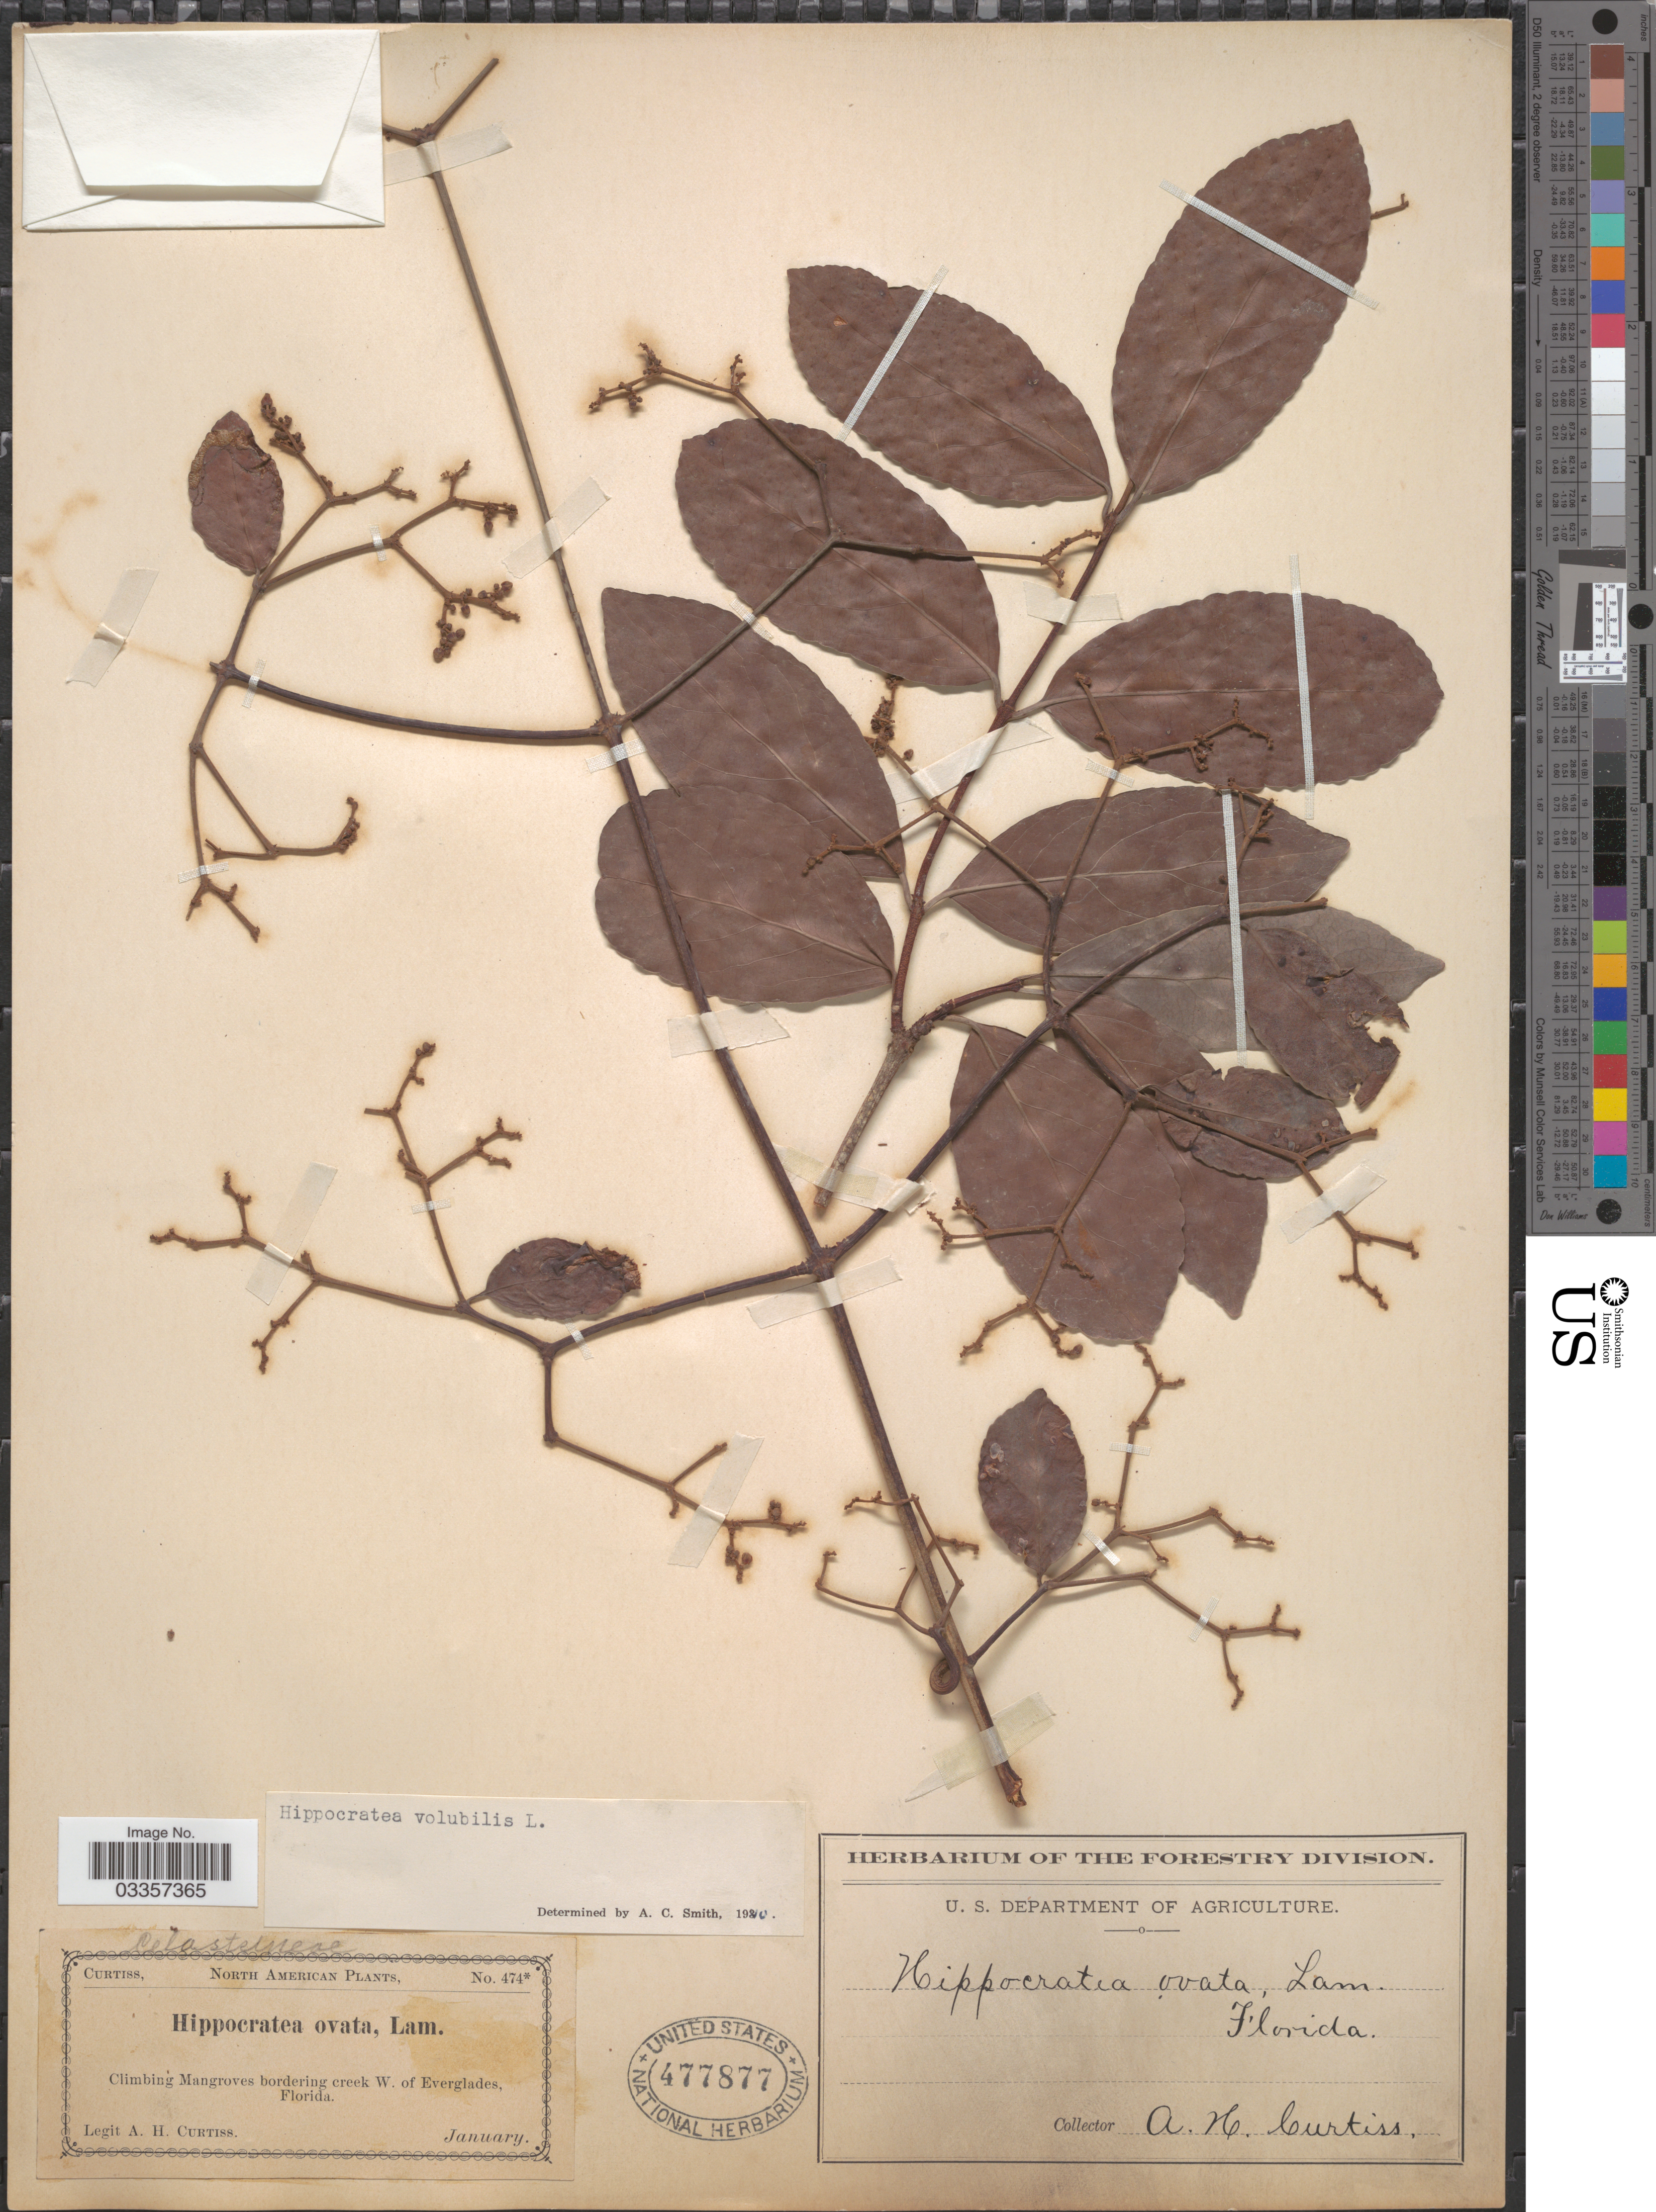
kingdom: Plantae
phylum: Tracheophyta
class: Magnoliopsida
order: Celastrales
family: Celastraceae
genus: Hippocratea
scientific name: Hippocratea volubilis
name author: L.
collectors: A. H. Curtiss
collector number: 474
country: United States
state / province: Florida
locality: Climbing Mangroves bordering creek W. of Everglades.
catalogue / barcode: US 477877